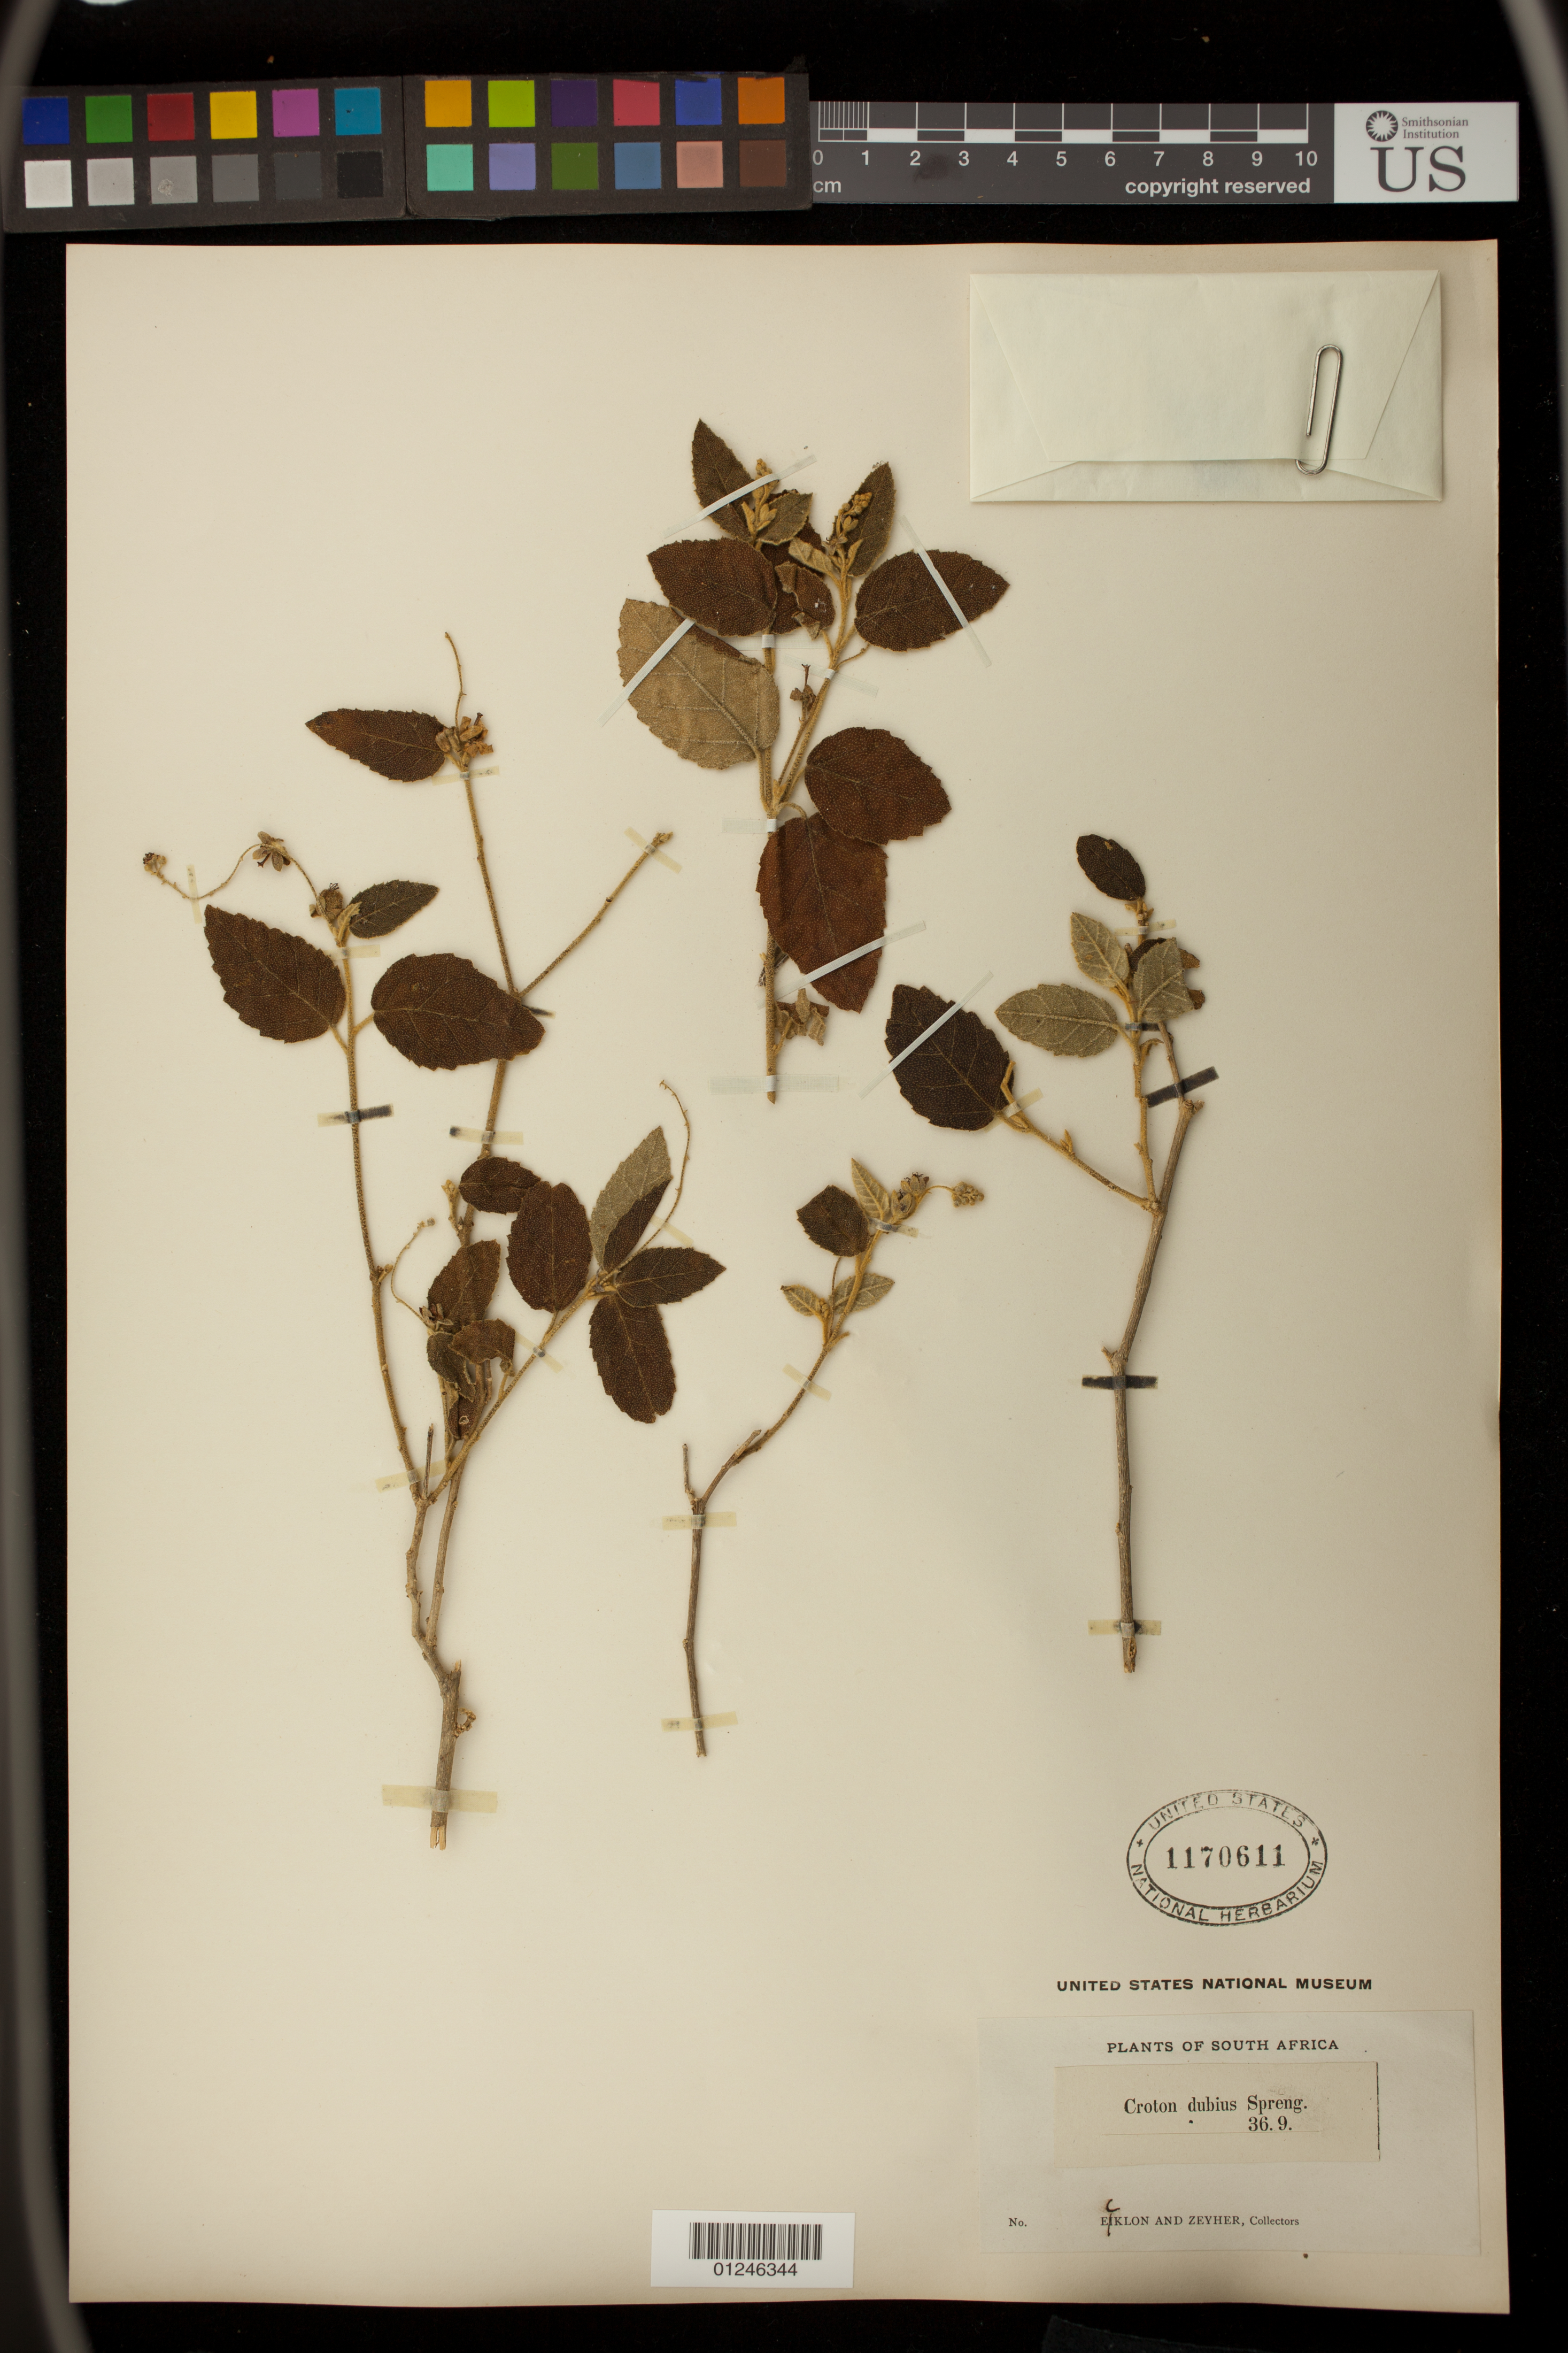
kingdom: Plantae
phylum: Tracheophyta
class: Magnoliopsida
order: Malpighiales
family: Euphorbiaceae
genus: Croton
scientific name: Croton dubius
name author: Spreng.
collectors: -. Ecklon & -. Zeyher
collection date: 1836-09-01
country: South Africa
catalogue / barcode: US 1170611